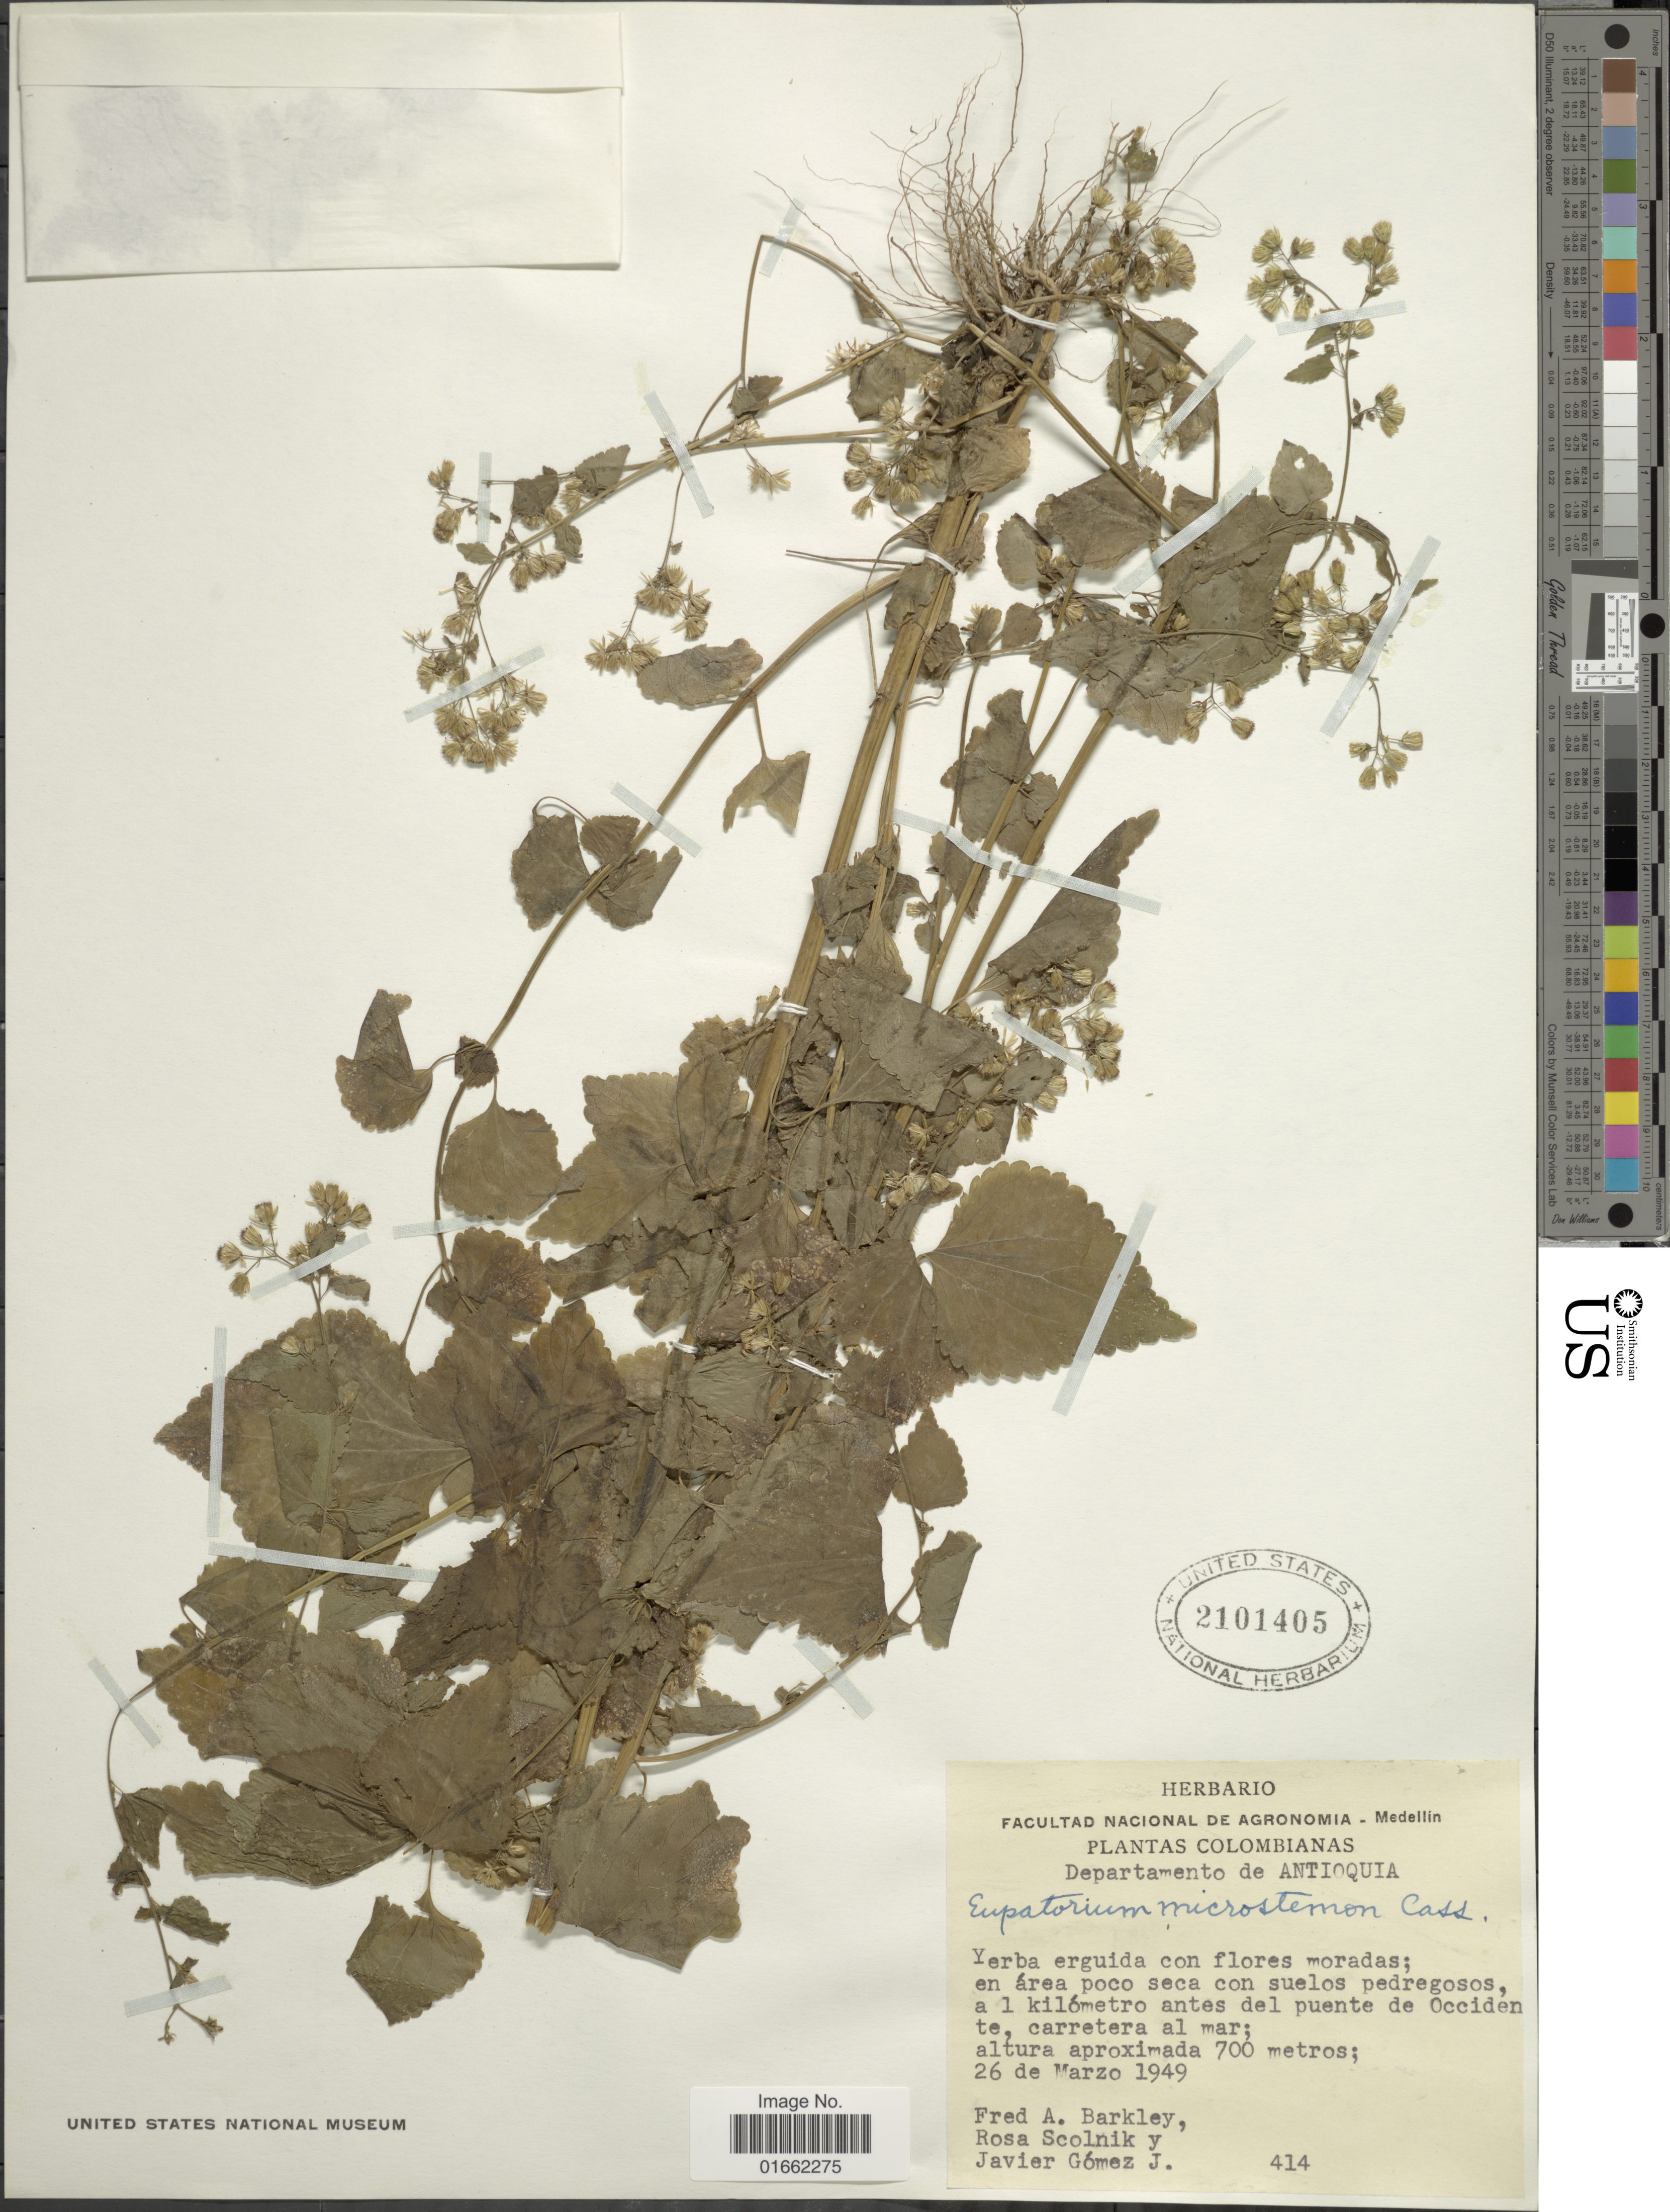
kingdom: Plantae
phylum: Tracheophyta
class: Magnoliopsida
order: Asterales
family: Asteraceae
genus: Fleischmannia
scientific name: Fleischmannia pratensis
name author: (Klatt) R.M. King & H. Rob.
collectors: F. A. Barkley, R. Scolnik & G. Javier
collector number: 414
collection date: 1949-03-26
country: Colombia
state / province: Antioquia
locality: Departamento de Antioquia. A 1 kilómetro antes del puente de Occidente, carretera al mar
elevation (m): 700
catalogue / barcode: US 2101405